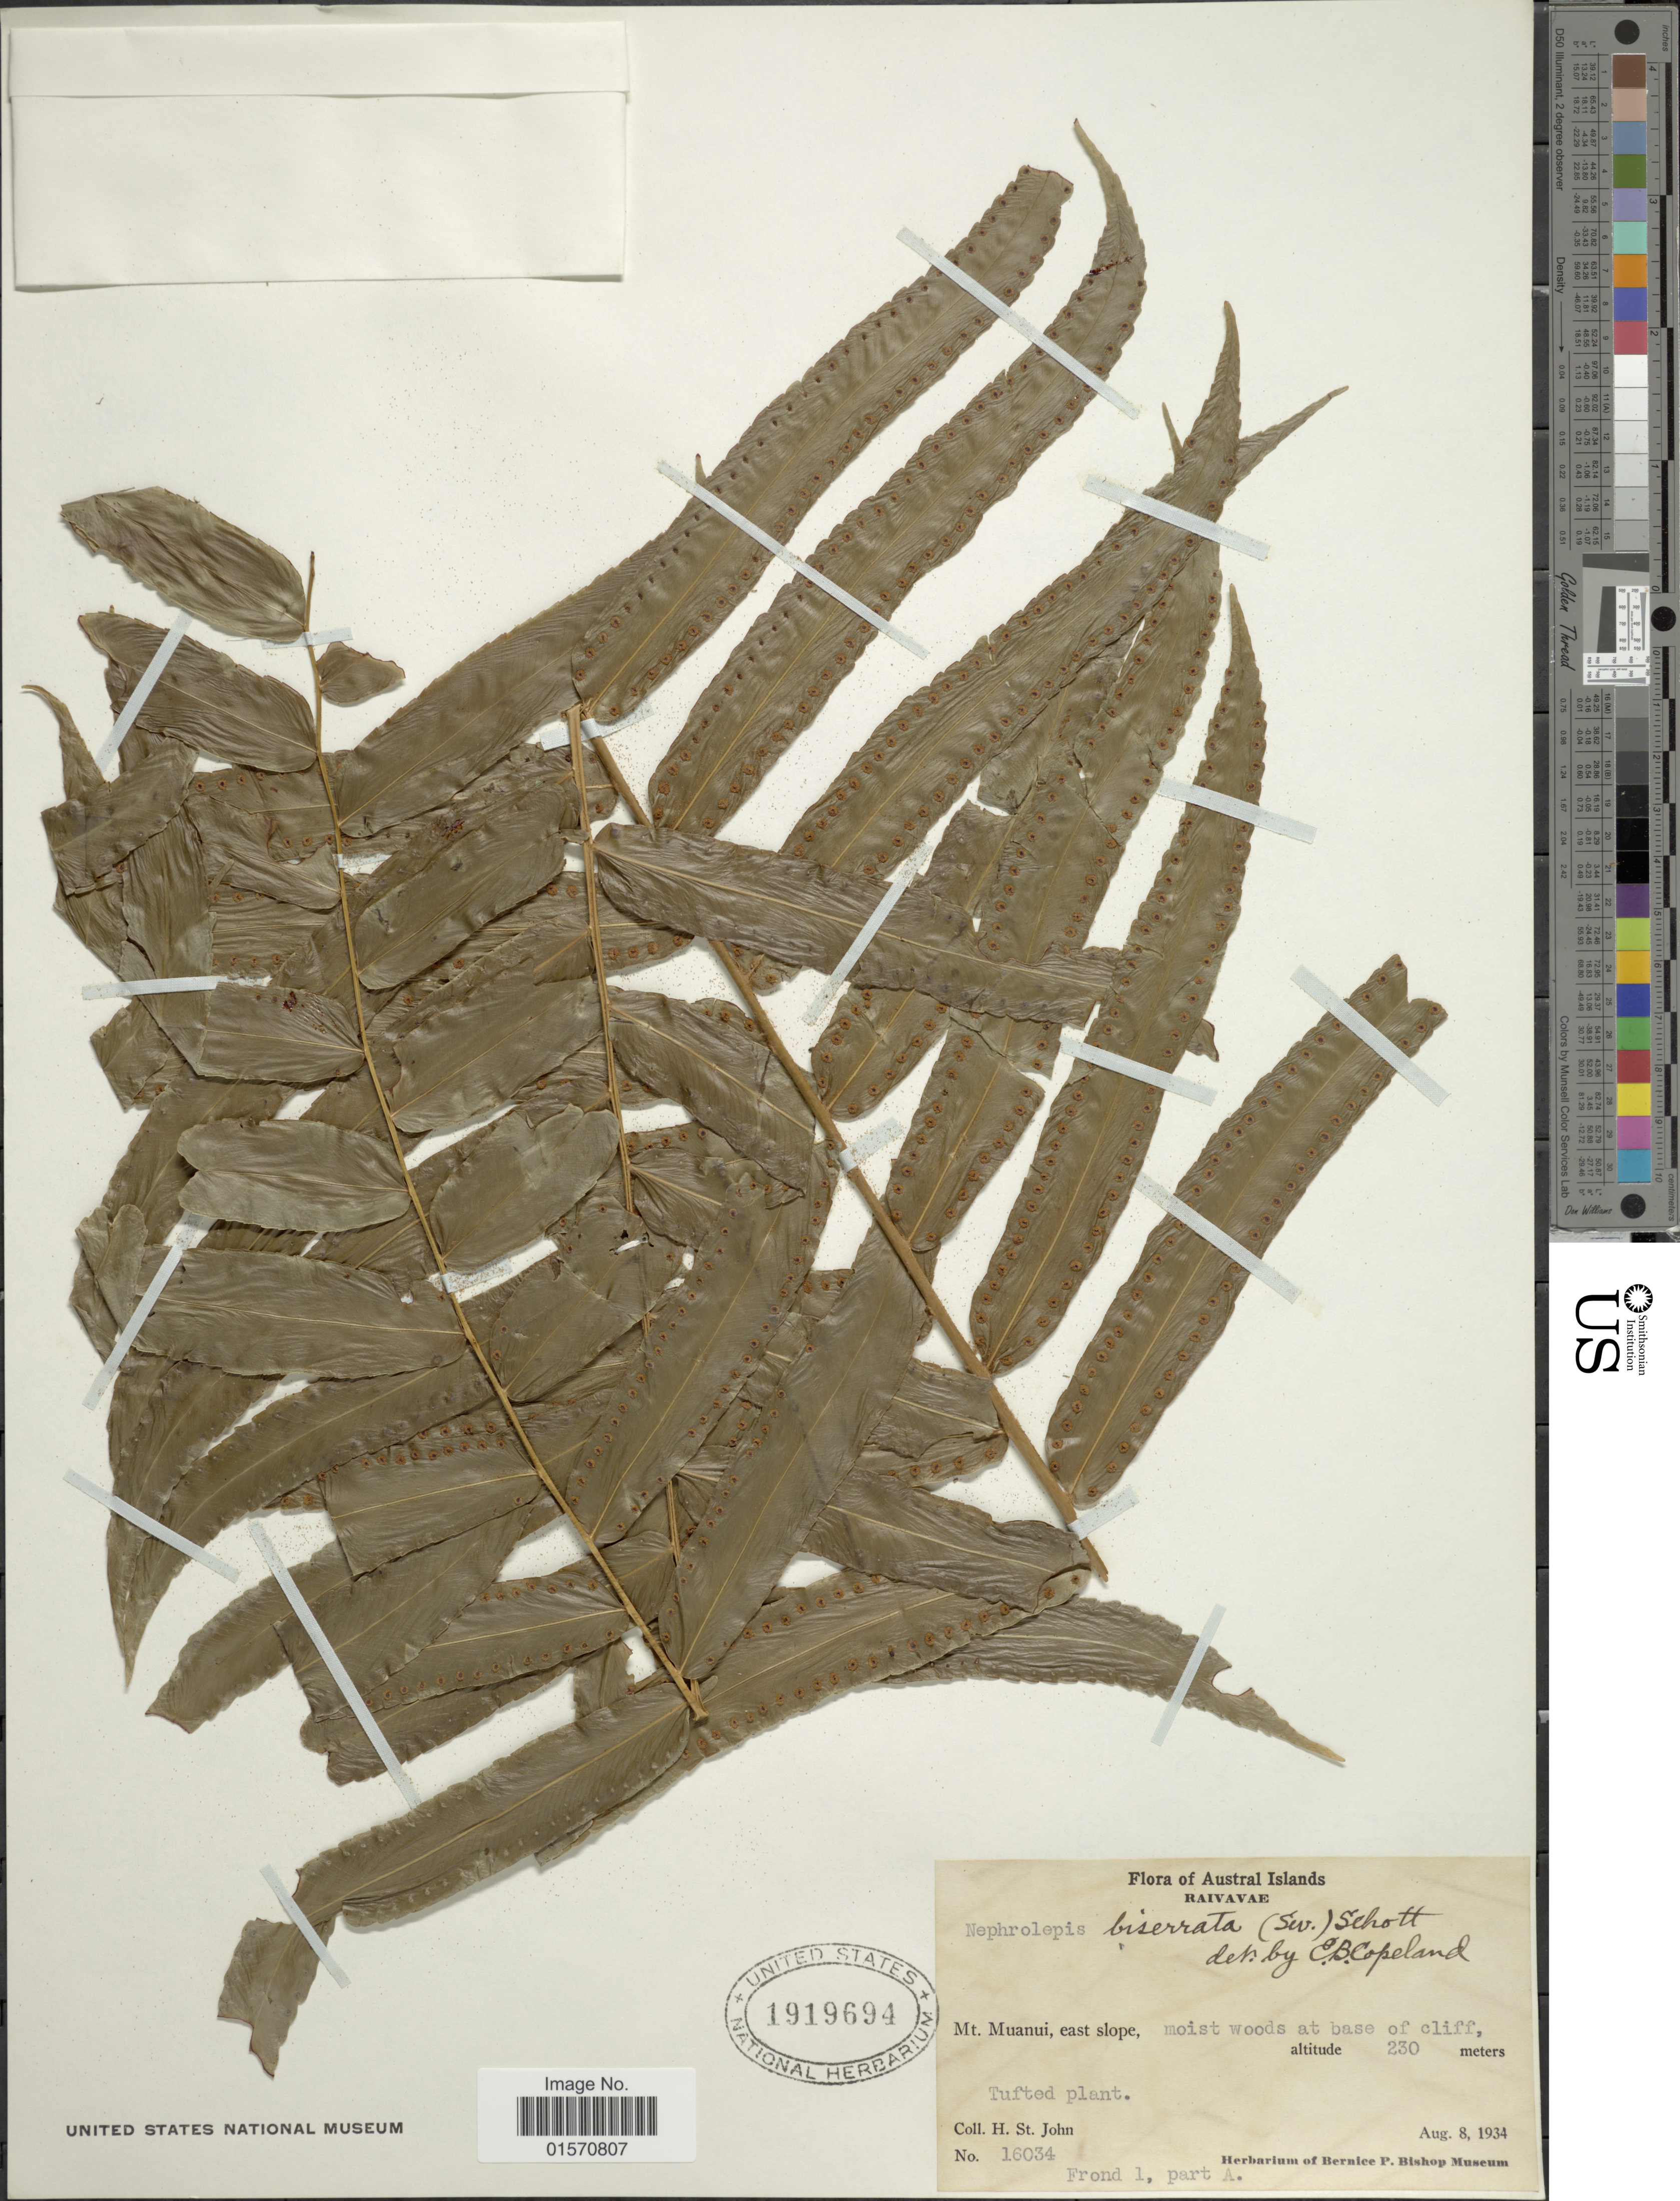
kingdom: Plantae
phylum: Tracheophyta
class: Polypodiopsida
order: Polypodiales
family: Nephrolepidaceae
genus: Nephrolepis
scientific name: Nephrolepis biserrata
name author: (Sw.) Schott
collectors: H. St. John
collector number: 16034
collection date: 1934-08-08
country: French Polynesia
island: Raivavae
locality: Austral Islands. Raivavae. Mt. Muanei, east slope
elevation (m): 230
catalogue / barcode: US 1919694